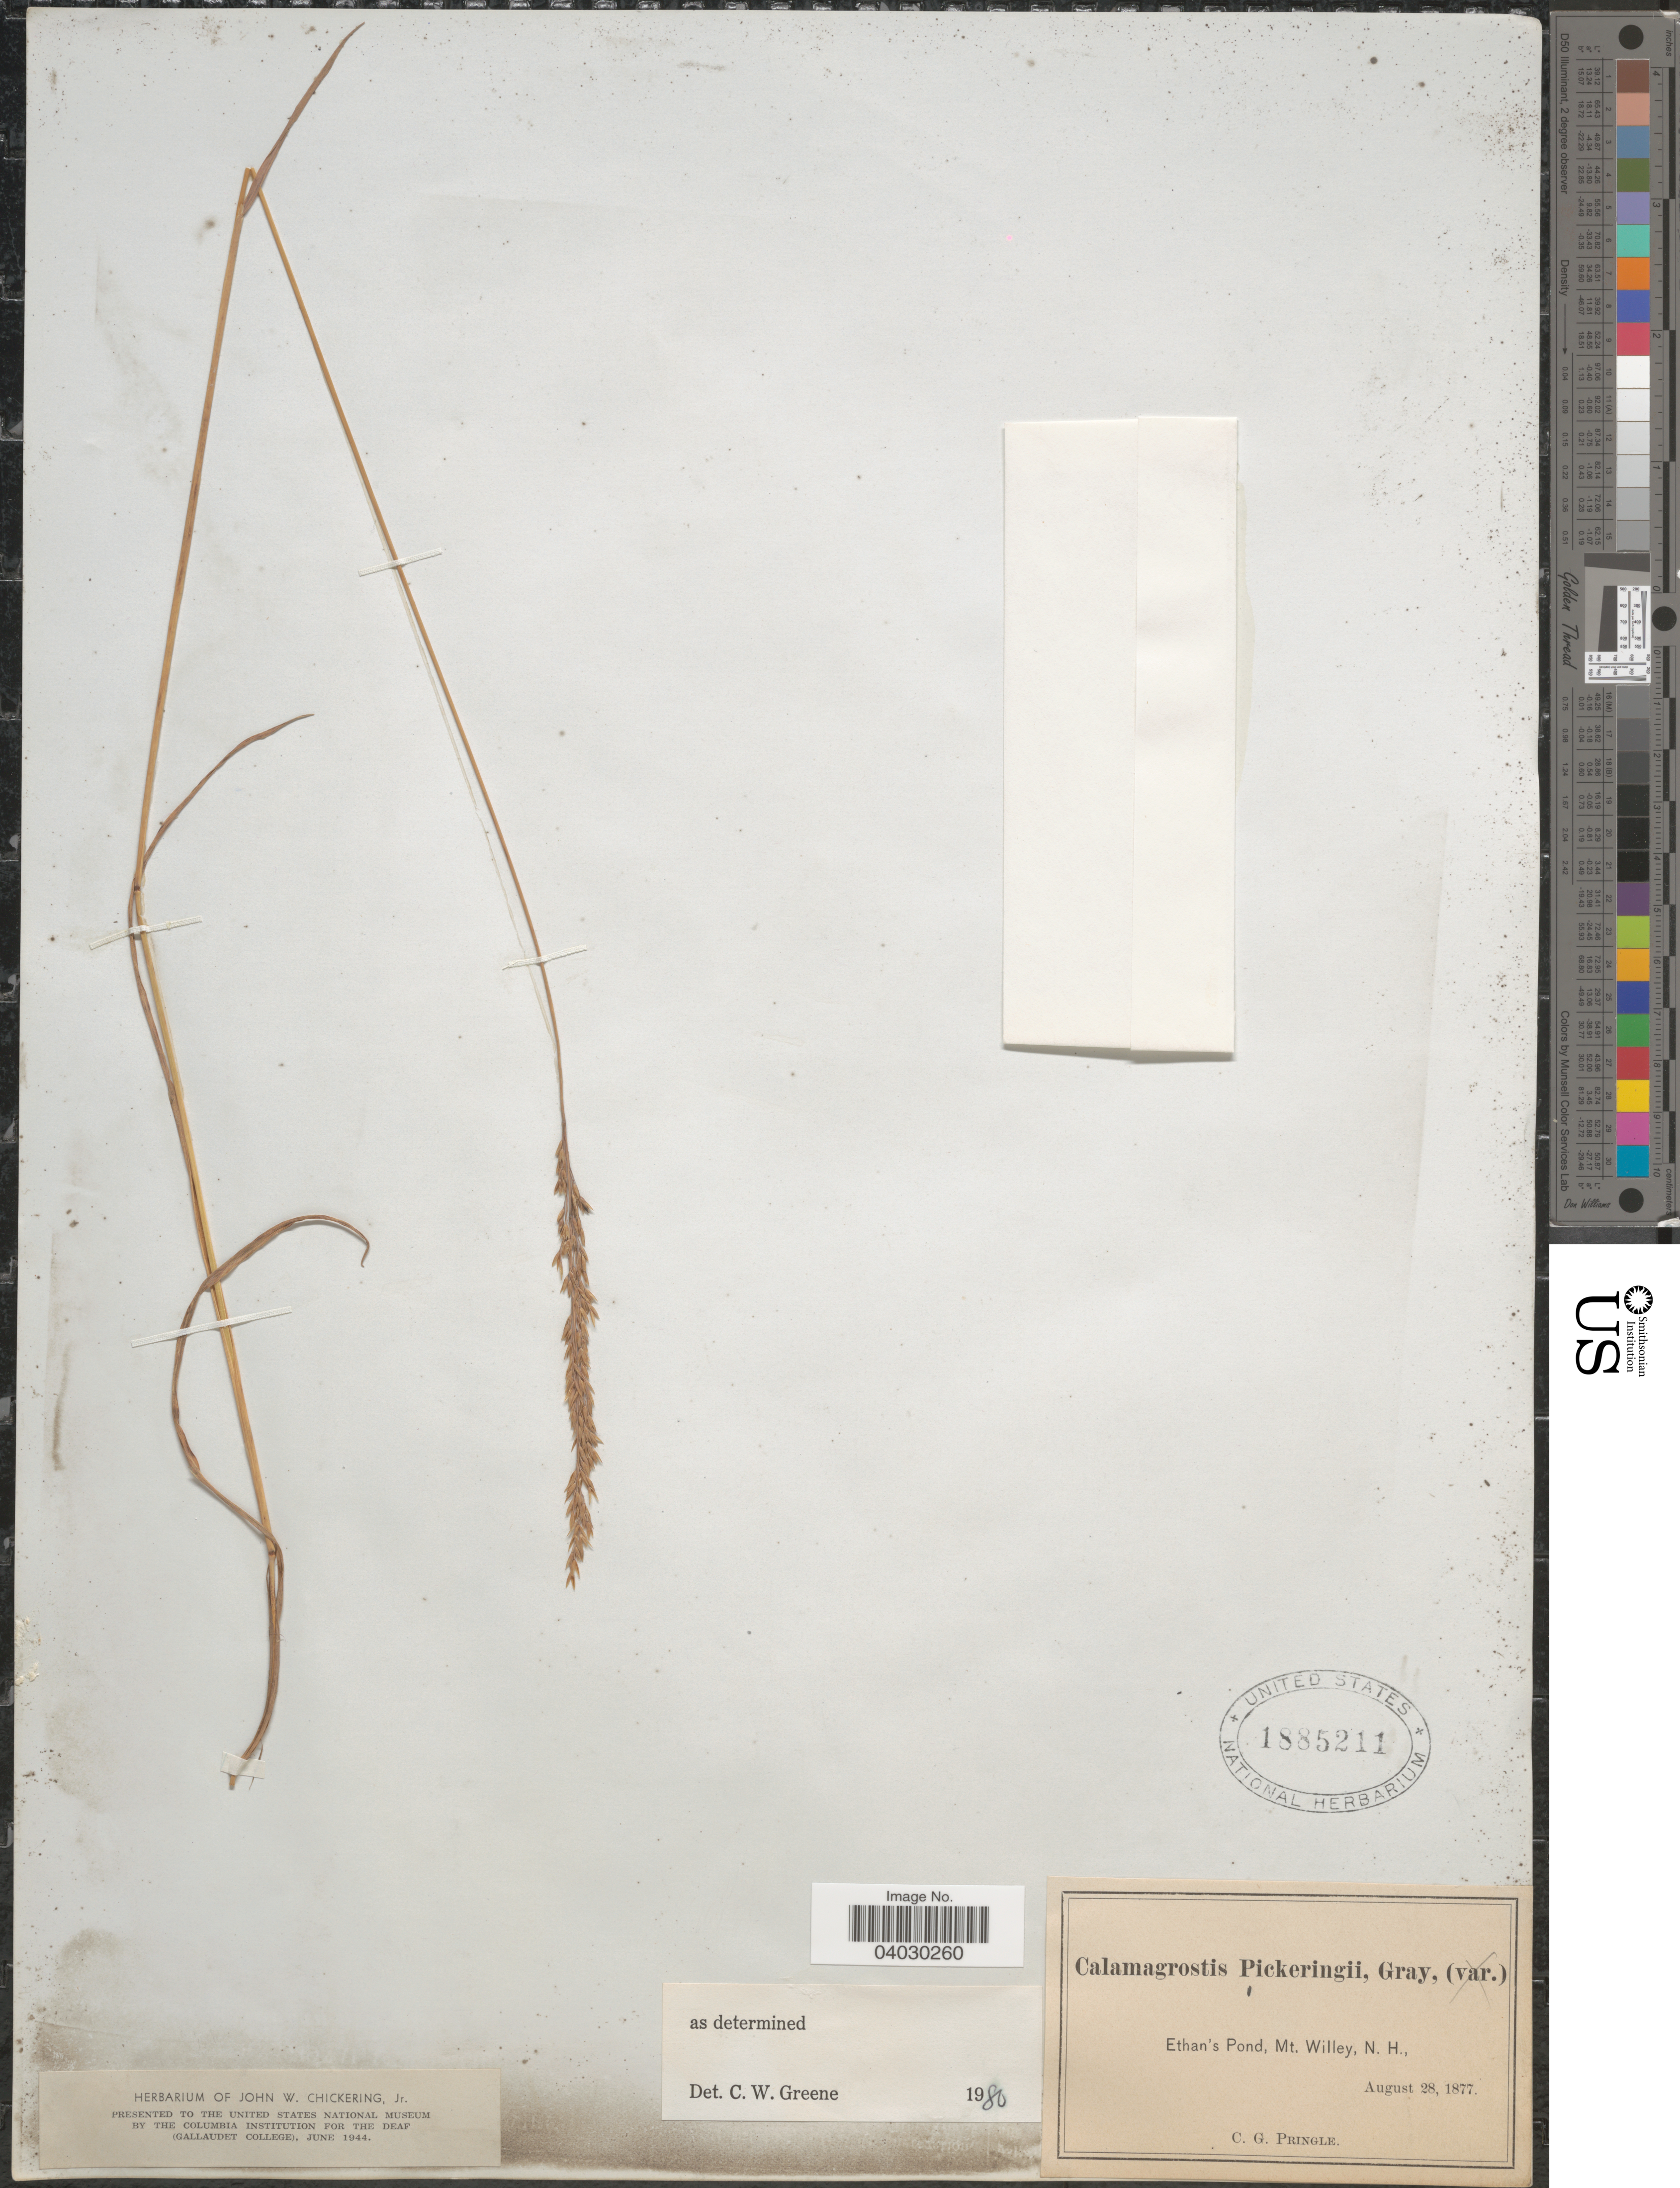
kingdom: Plantae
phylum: Tracheophyta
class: Liliopsida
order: Poales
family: Poaceae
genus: Calamagrostis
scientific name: Calamagrostis pickeringii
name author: A. Gray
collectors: C. G. Pringle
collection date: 1877-08-28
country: United States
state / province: New Hampshire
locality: Ethan's Pond, Mt. Willey.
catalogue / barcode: US 1885211